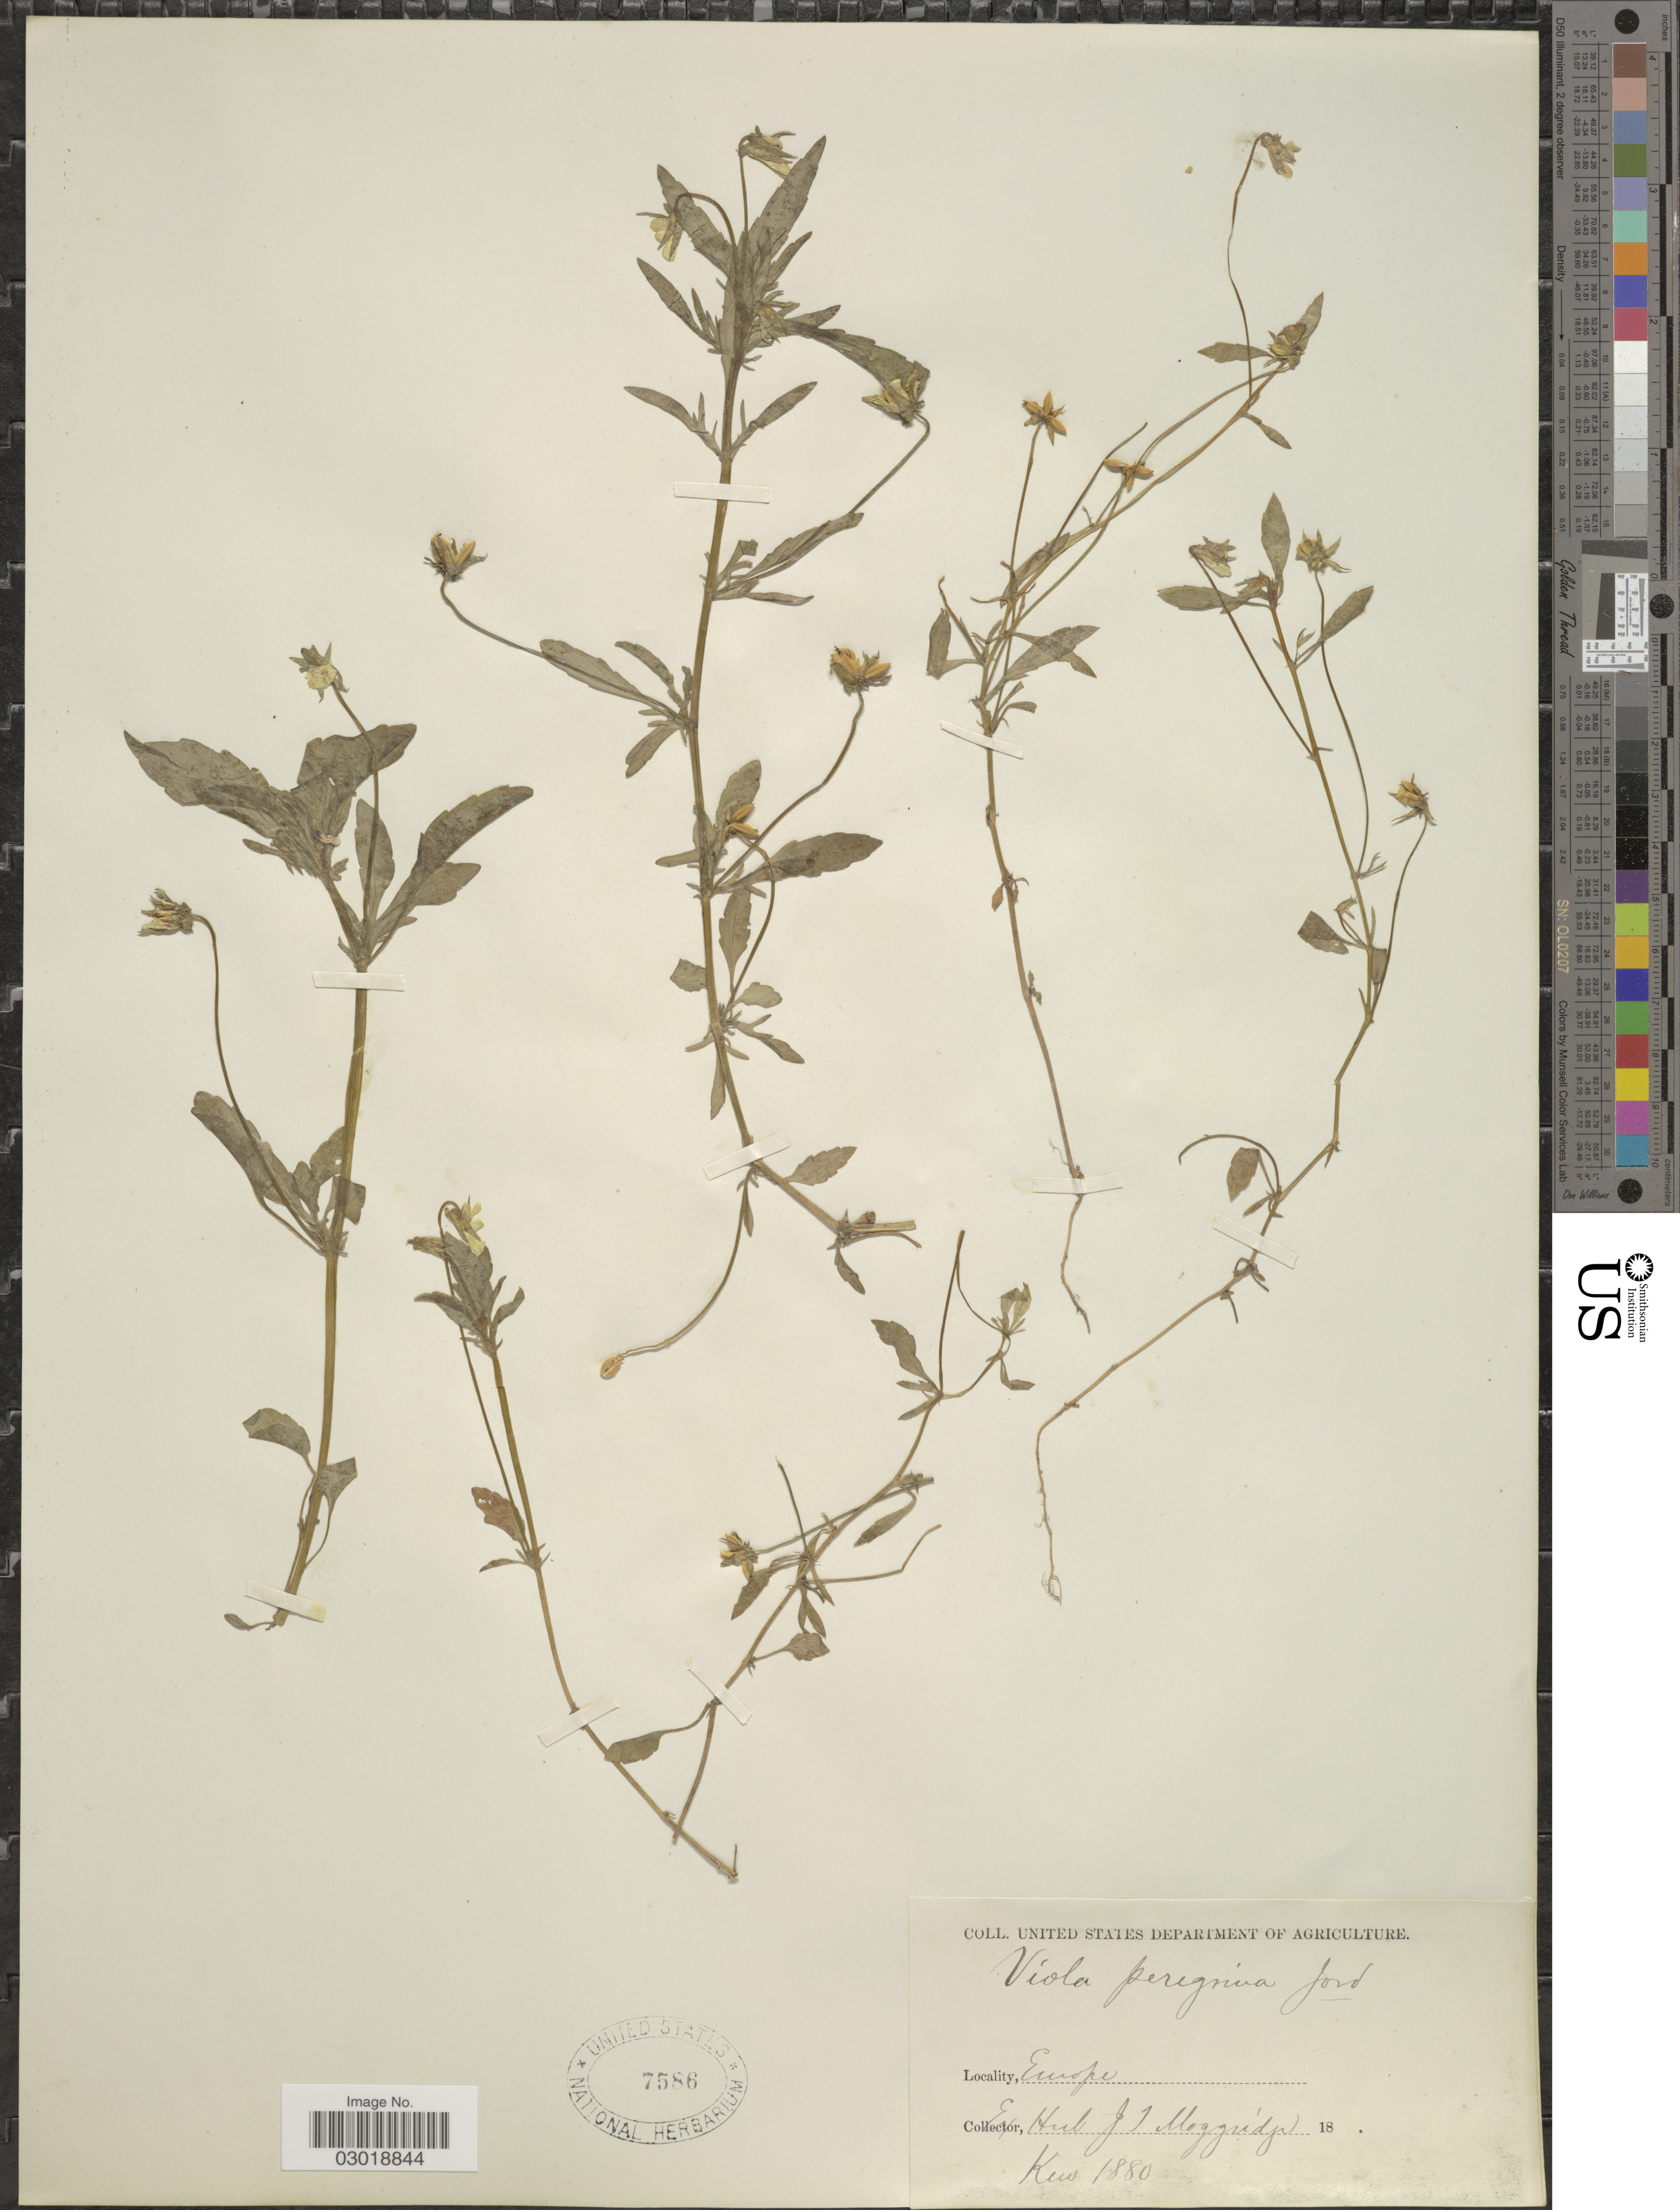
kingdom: Plantae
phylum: Tracheophyta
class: Magnoliopsida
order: Malpighiales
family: Violaceae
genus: Viola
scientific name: Viola peregrina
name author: Jord. ex Boreau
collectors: ex herb. J.T. Moggridge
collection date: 1880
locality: Europe.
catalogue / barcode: US 7586